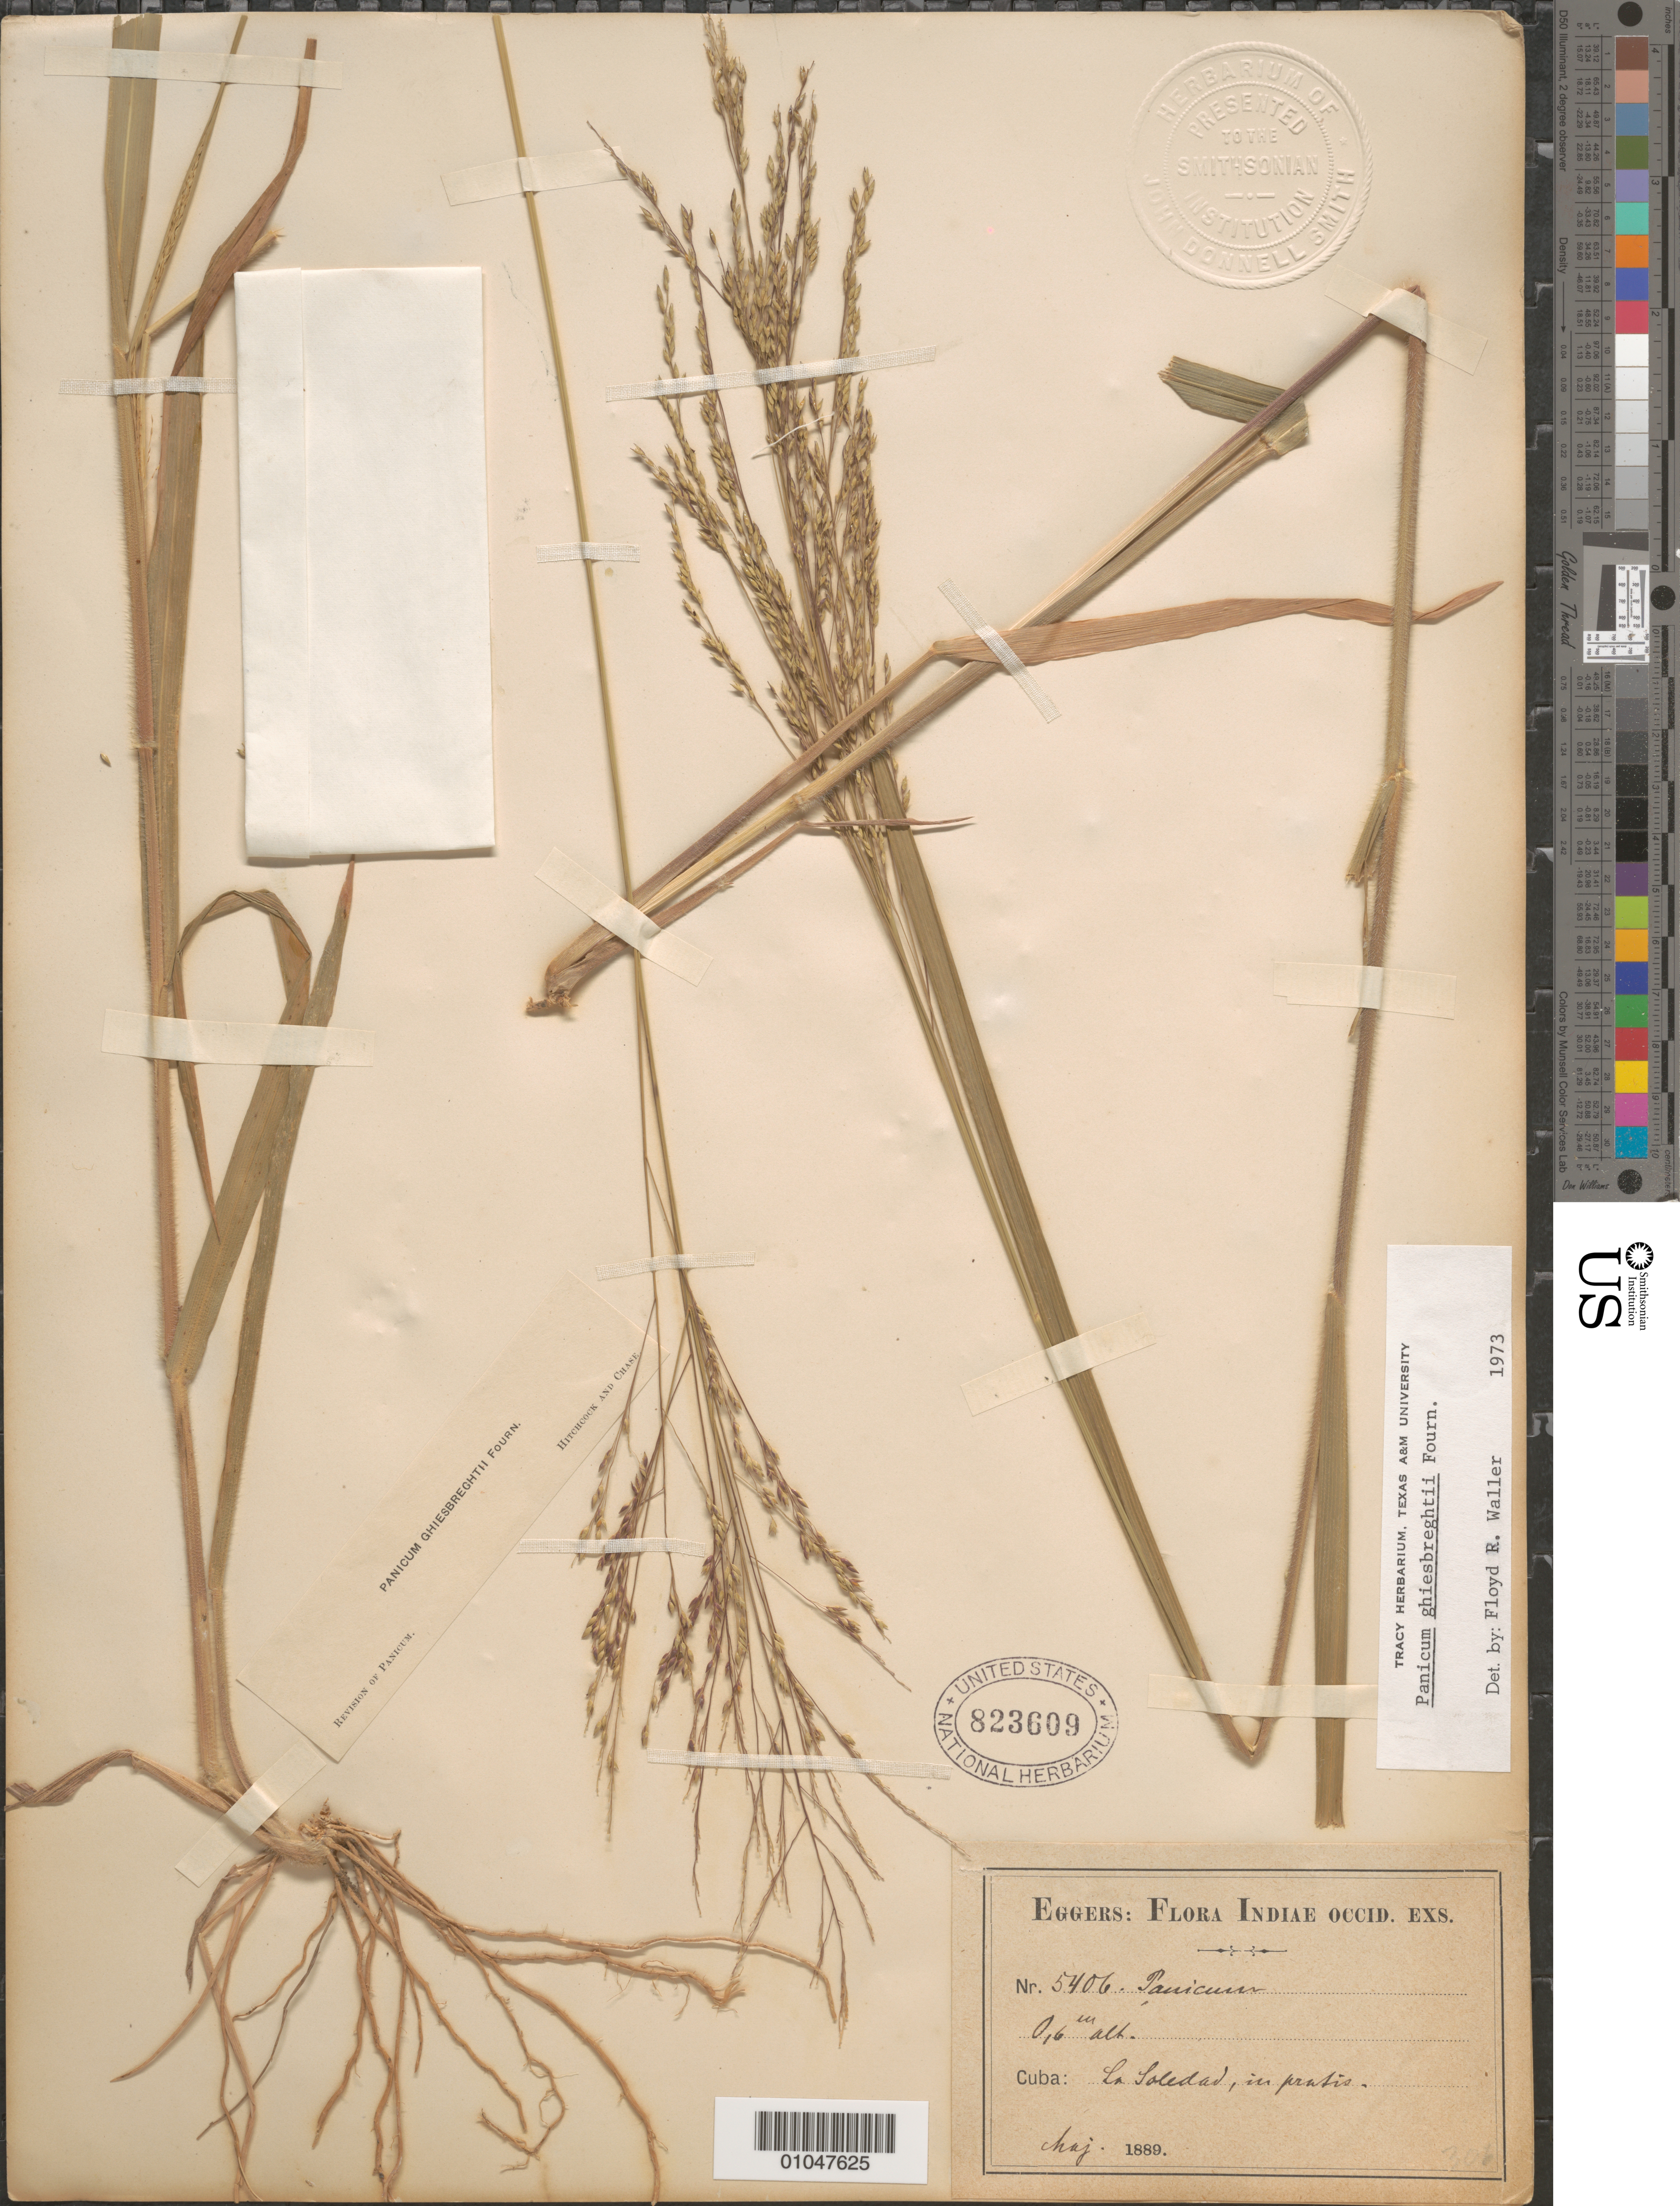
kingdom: Plantae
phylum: Tracheophyta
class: Liliopsida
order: Poales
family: Poaceae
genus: Panicum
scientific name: Panicum fusiforme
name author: Hitchc.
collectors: H. F. A. von Eggers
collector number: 5406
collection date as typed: May 1889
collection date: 1889-05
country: Cuba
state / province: Cienfuegos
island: Cuba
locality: La Soledad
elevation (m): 0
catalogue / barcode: US 823609